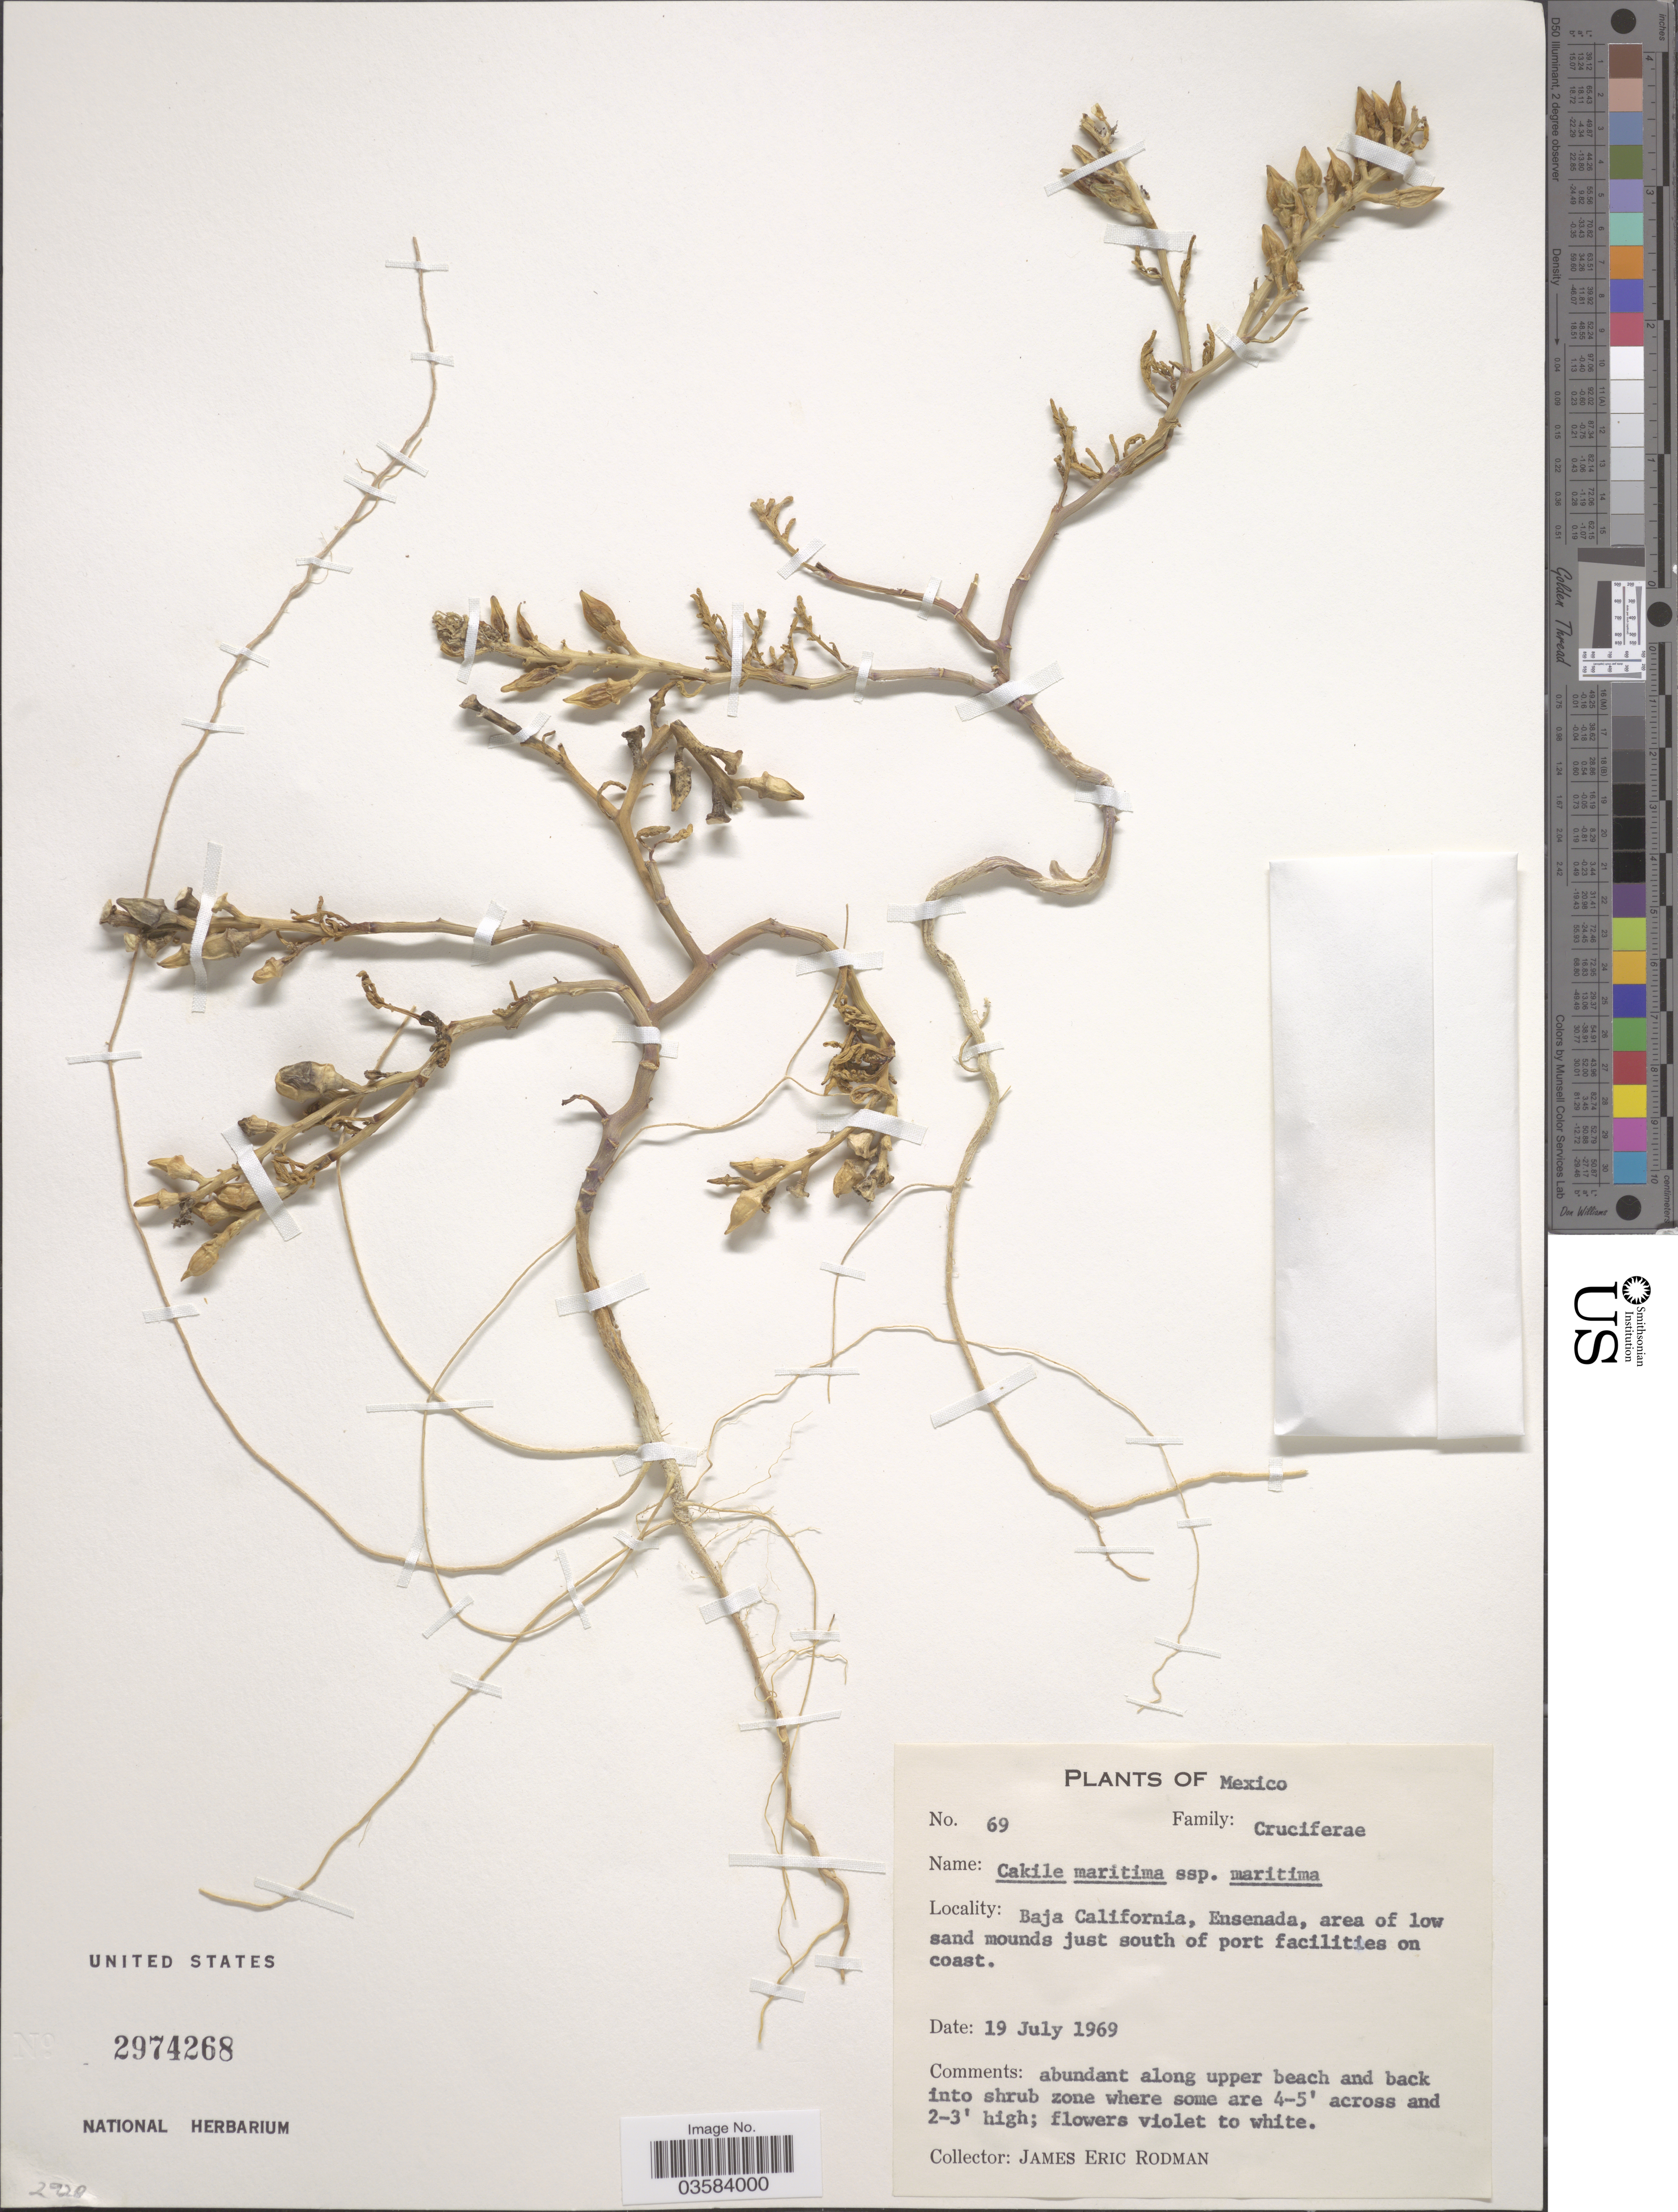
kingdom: Plantae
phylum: Tracheophyta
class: Magnoliopsida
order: Brassicales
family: Brassicaceae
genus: Cakile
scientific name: Cakile maritima subsp. maritima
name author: Scop.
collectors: J. Rodman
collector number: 69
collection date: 1969-07-19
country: Mexico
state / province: Baja California Norte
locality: Ensenada, area of low sand mounds just south of port facilities on coast.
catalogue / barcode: US 2974268